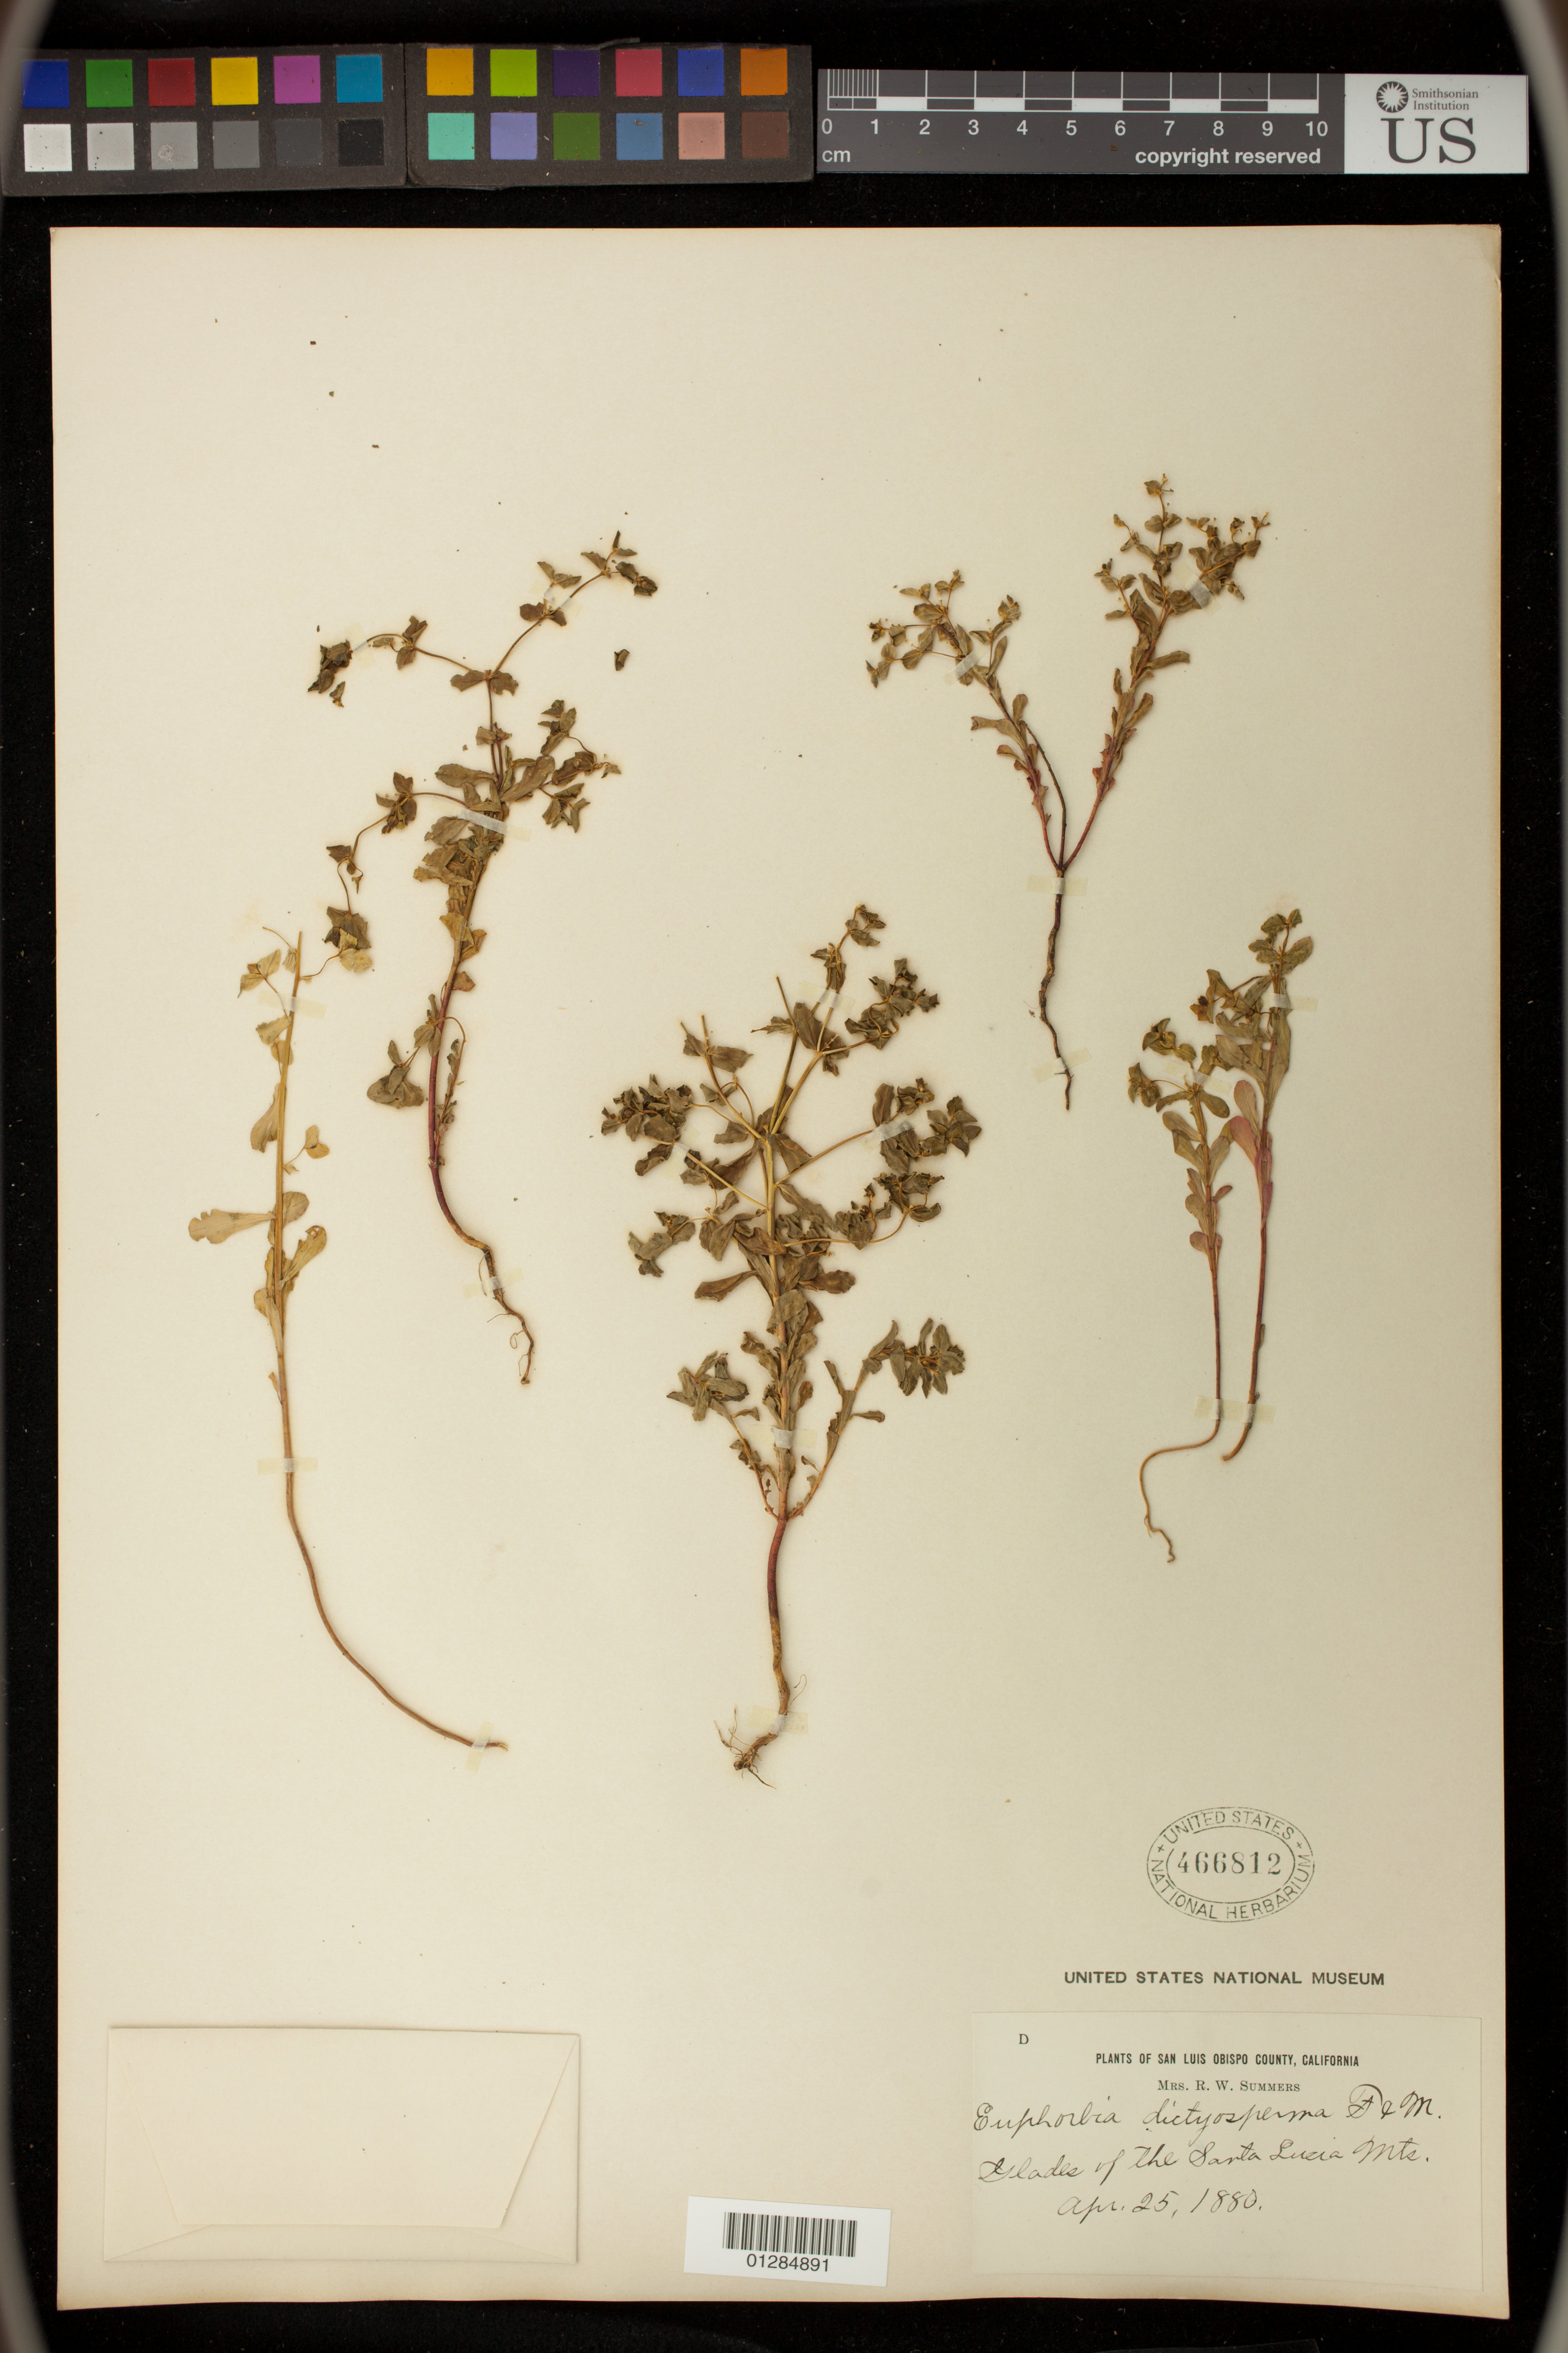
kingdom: Plantae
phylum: Tracheophyta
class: Magnoliopsida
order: Malpighiales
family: Euphorbiaceae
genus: Euphorbia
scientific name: Euphorbia spathulata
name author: Lam.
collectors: R. Summers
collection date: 1880-04-25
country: United States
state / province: California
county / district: San Luis Obispo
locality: Santa Lucia Mts.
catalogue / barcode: US 466812